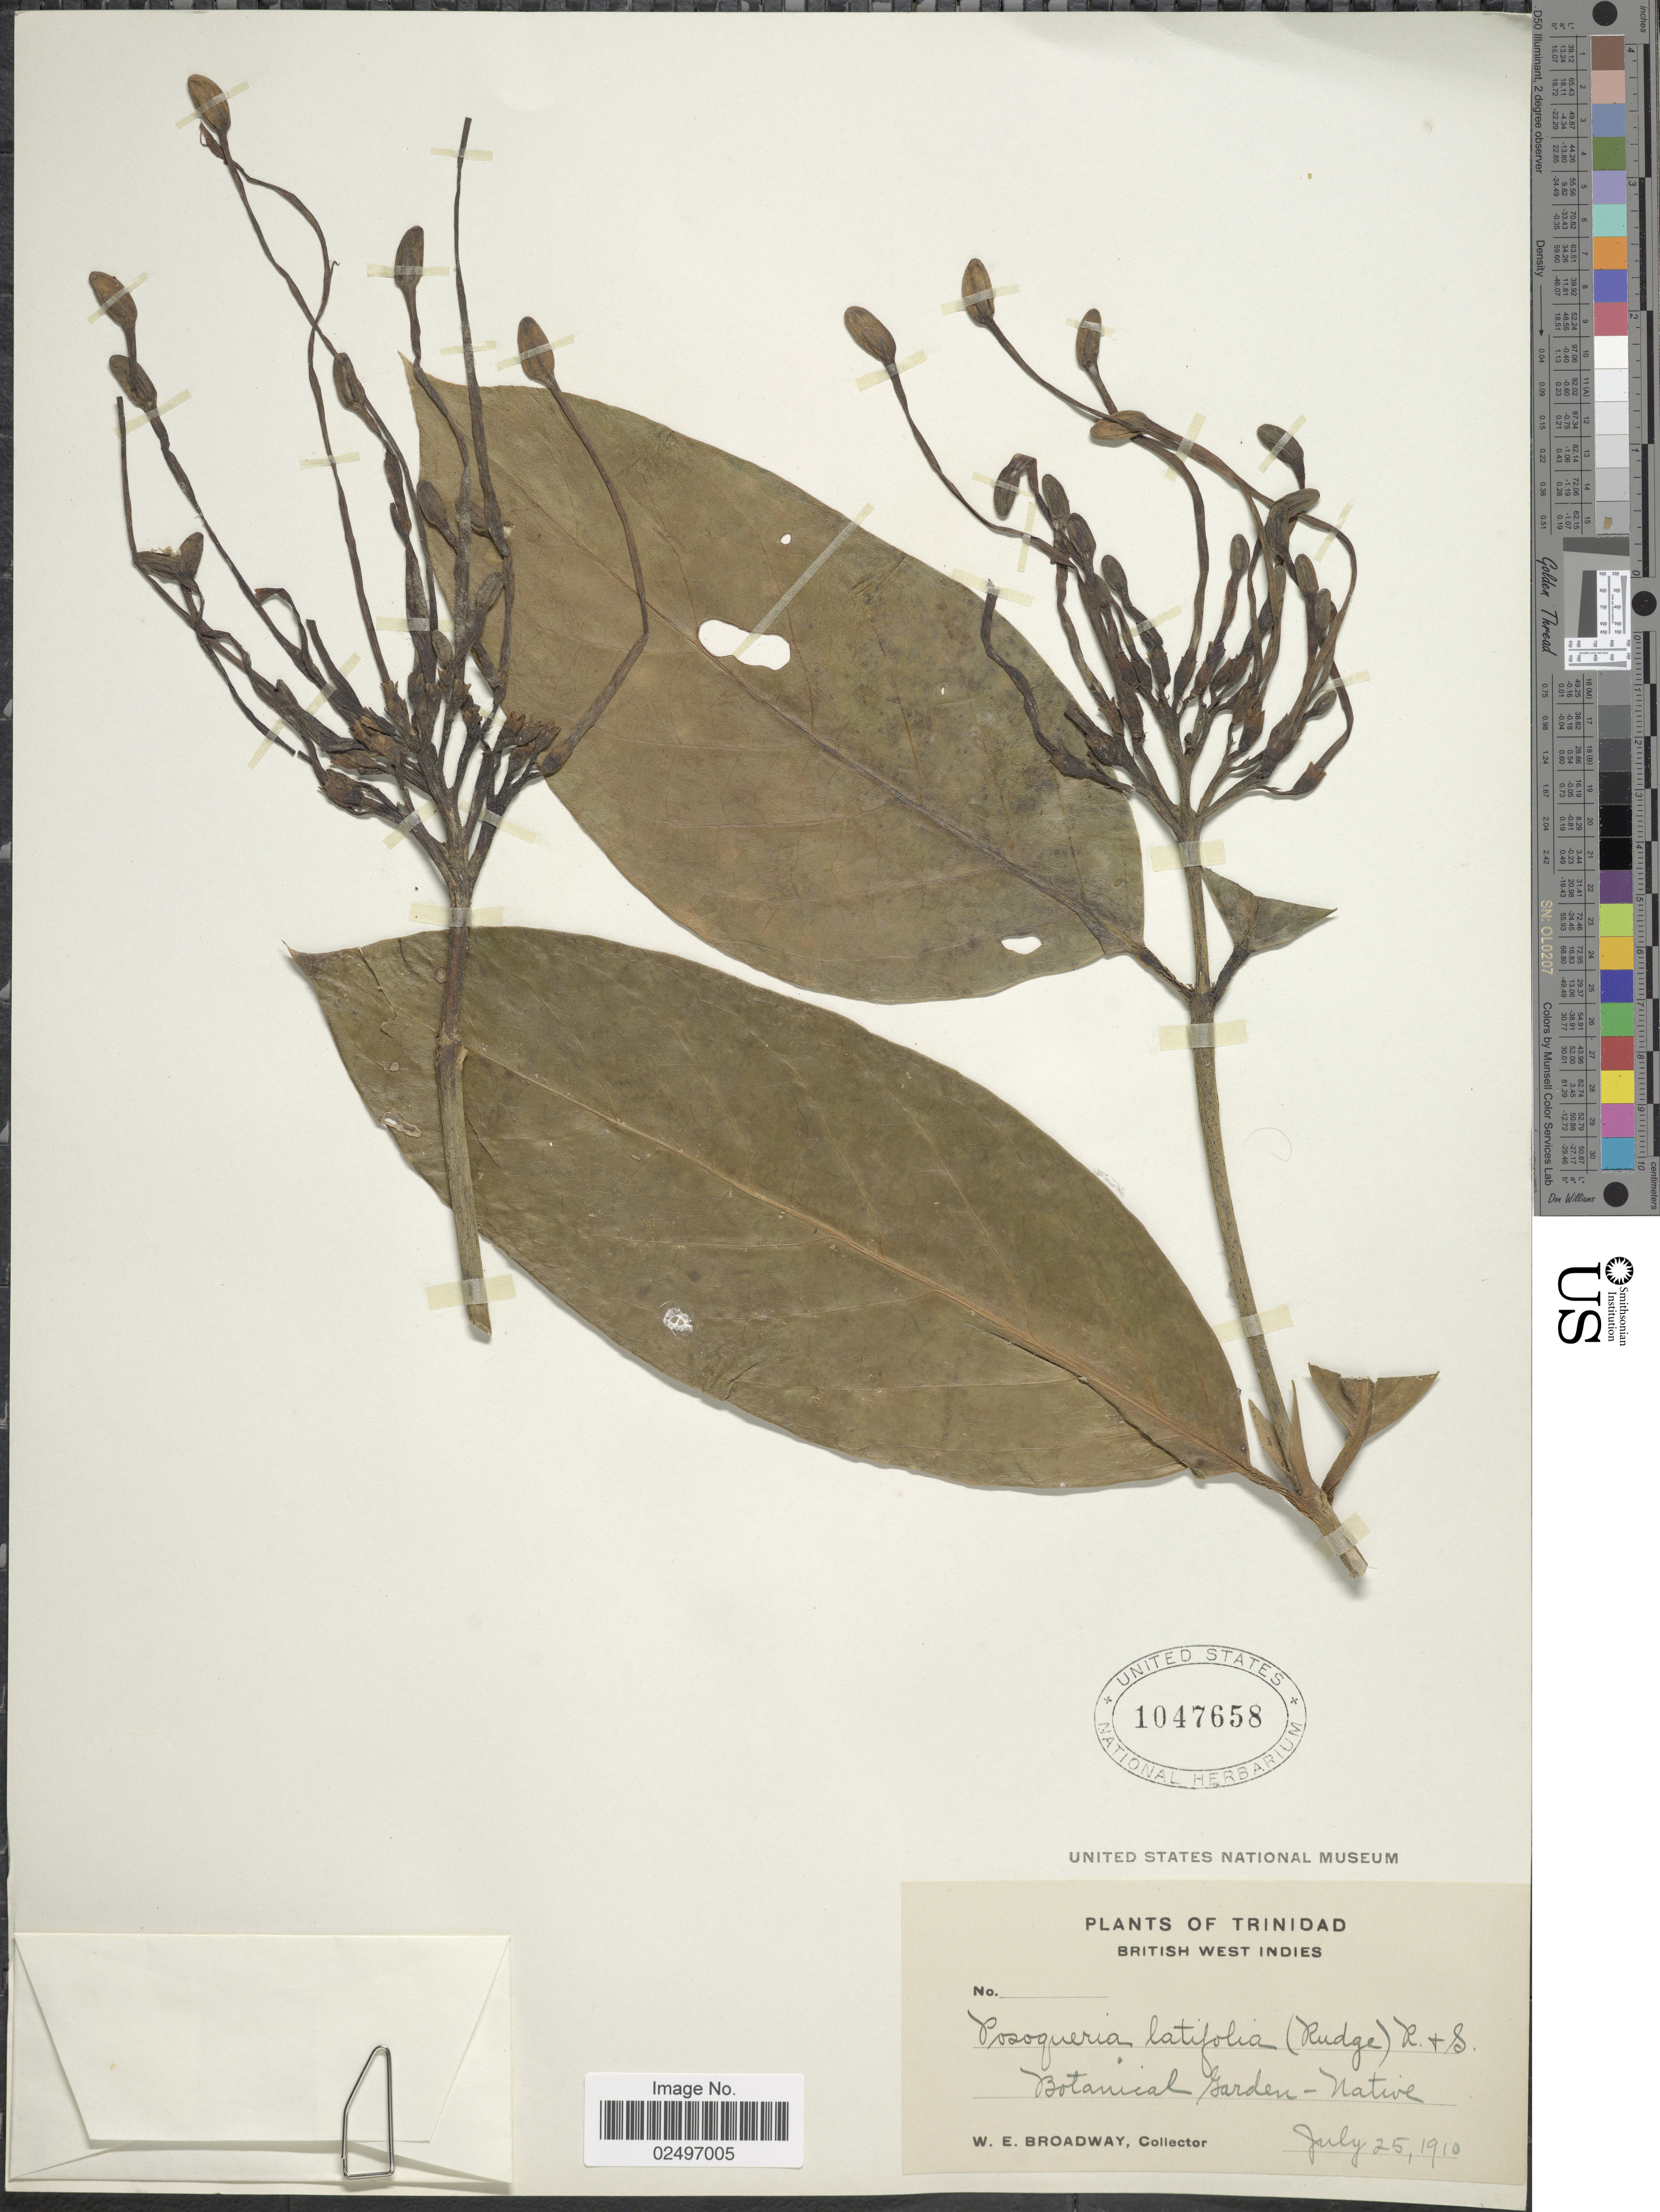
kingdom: Plantae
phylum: Tracheophyta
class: Magnoliopsida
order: Gentianales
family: Rubiaceae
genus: Posoqueria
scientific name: Posoqueria latifolia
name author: (Rudge) Roem. & Schult.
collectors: W. E. Broadway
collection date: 1910-07-25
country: Trinidad and Tobago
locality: Trinidad, British West Indies, Botanical Garden - Native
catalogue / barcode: US 1047658